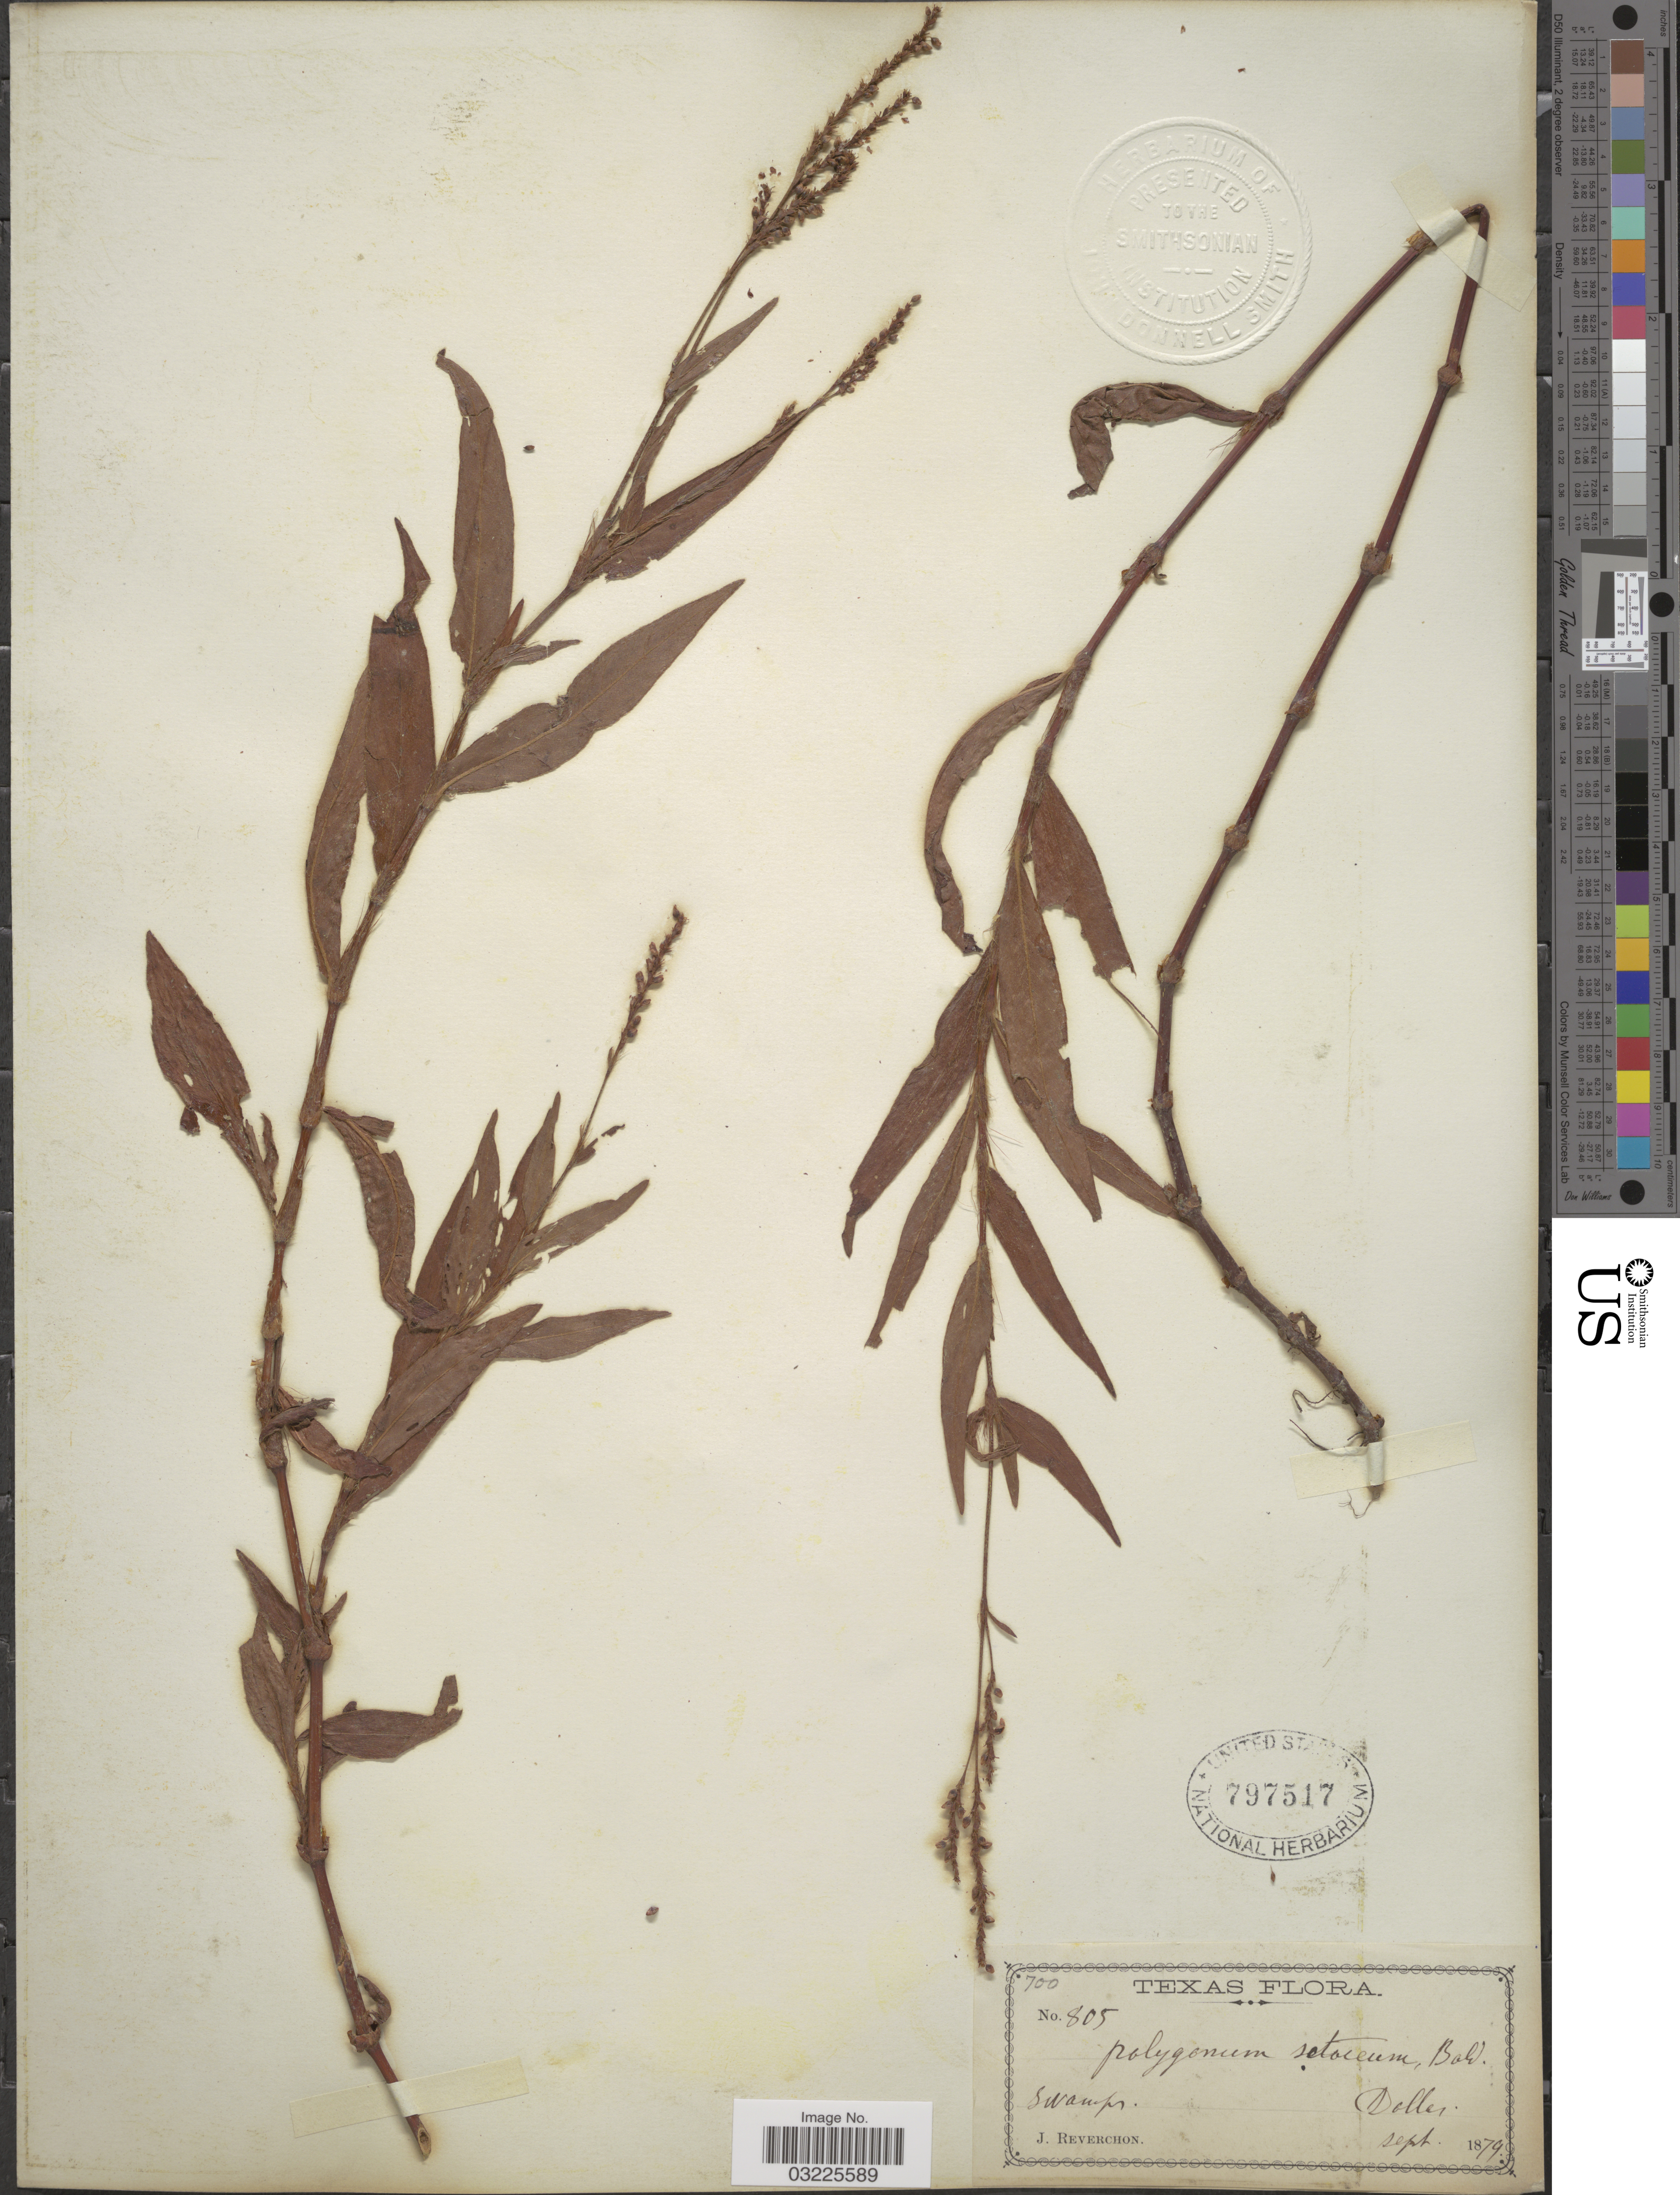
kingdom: Plantae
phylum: Tracheophyta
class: Magnoliopsida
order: Caryophyllales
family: Polygonaceae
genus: Persicaria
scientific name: Persicaria setacea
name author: Small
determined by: Atha, D. E.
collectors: J. Reverchon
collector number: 805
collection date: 1879-09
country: United States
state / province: Texas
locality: Dallas.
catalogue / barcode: US 797517